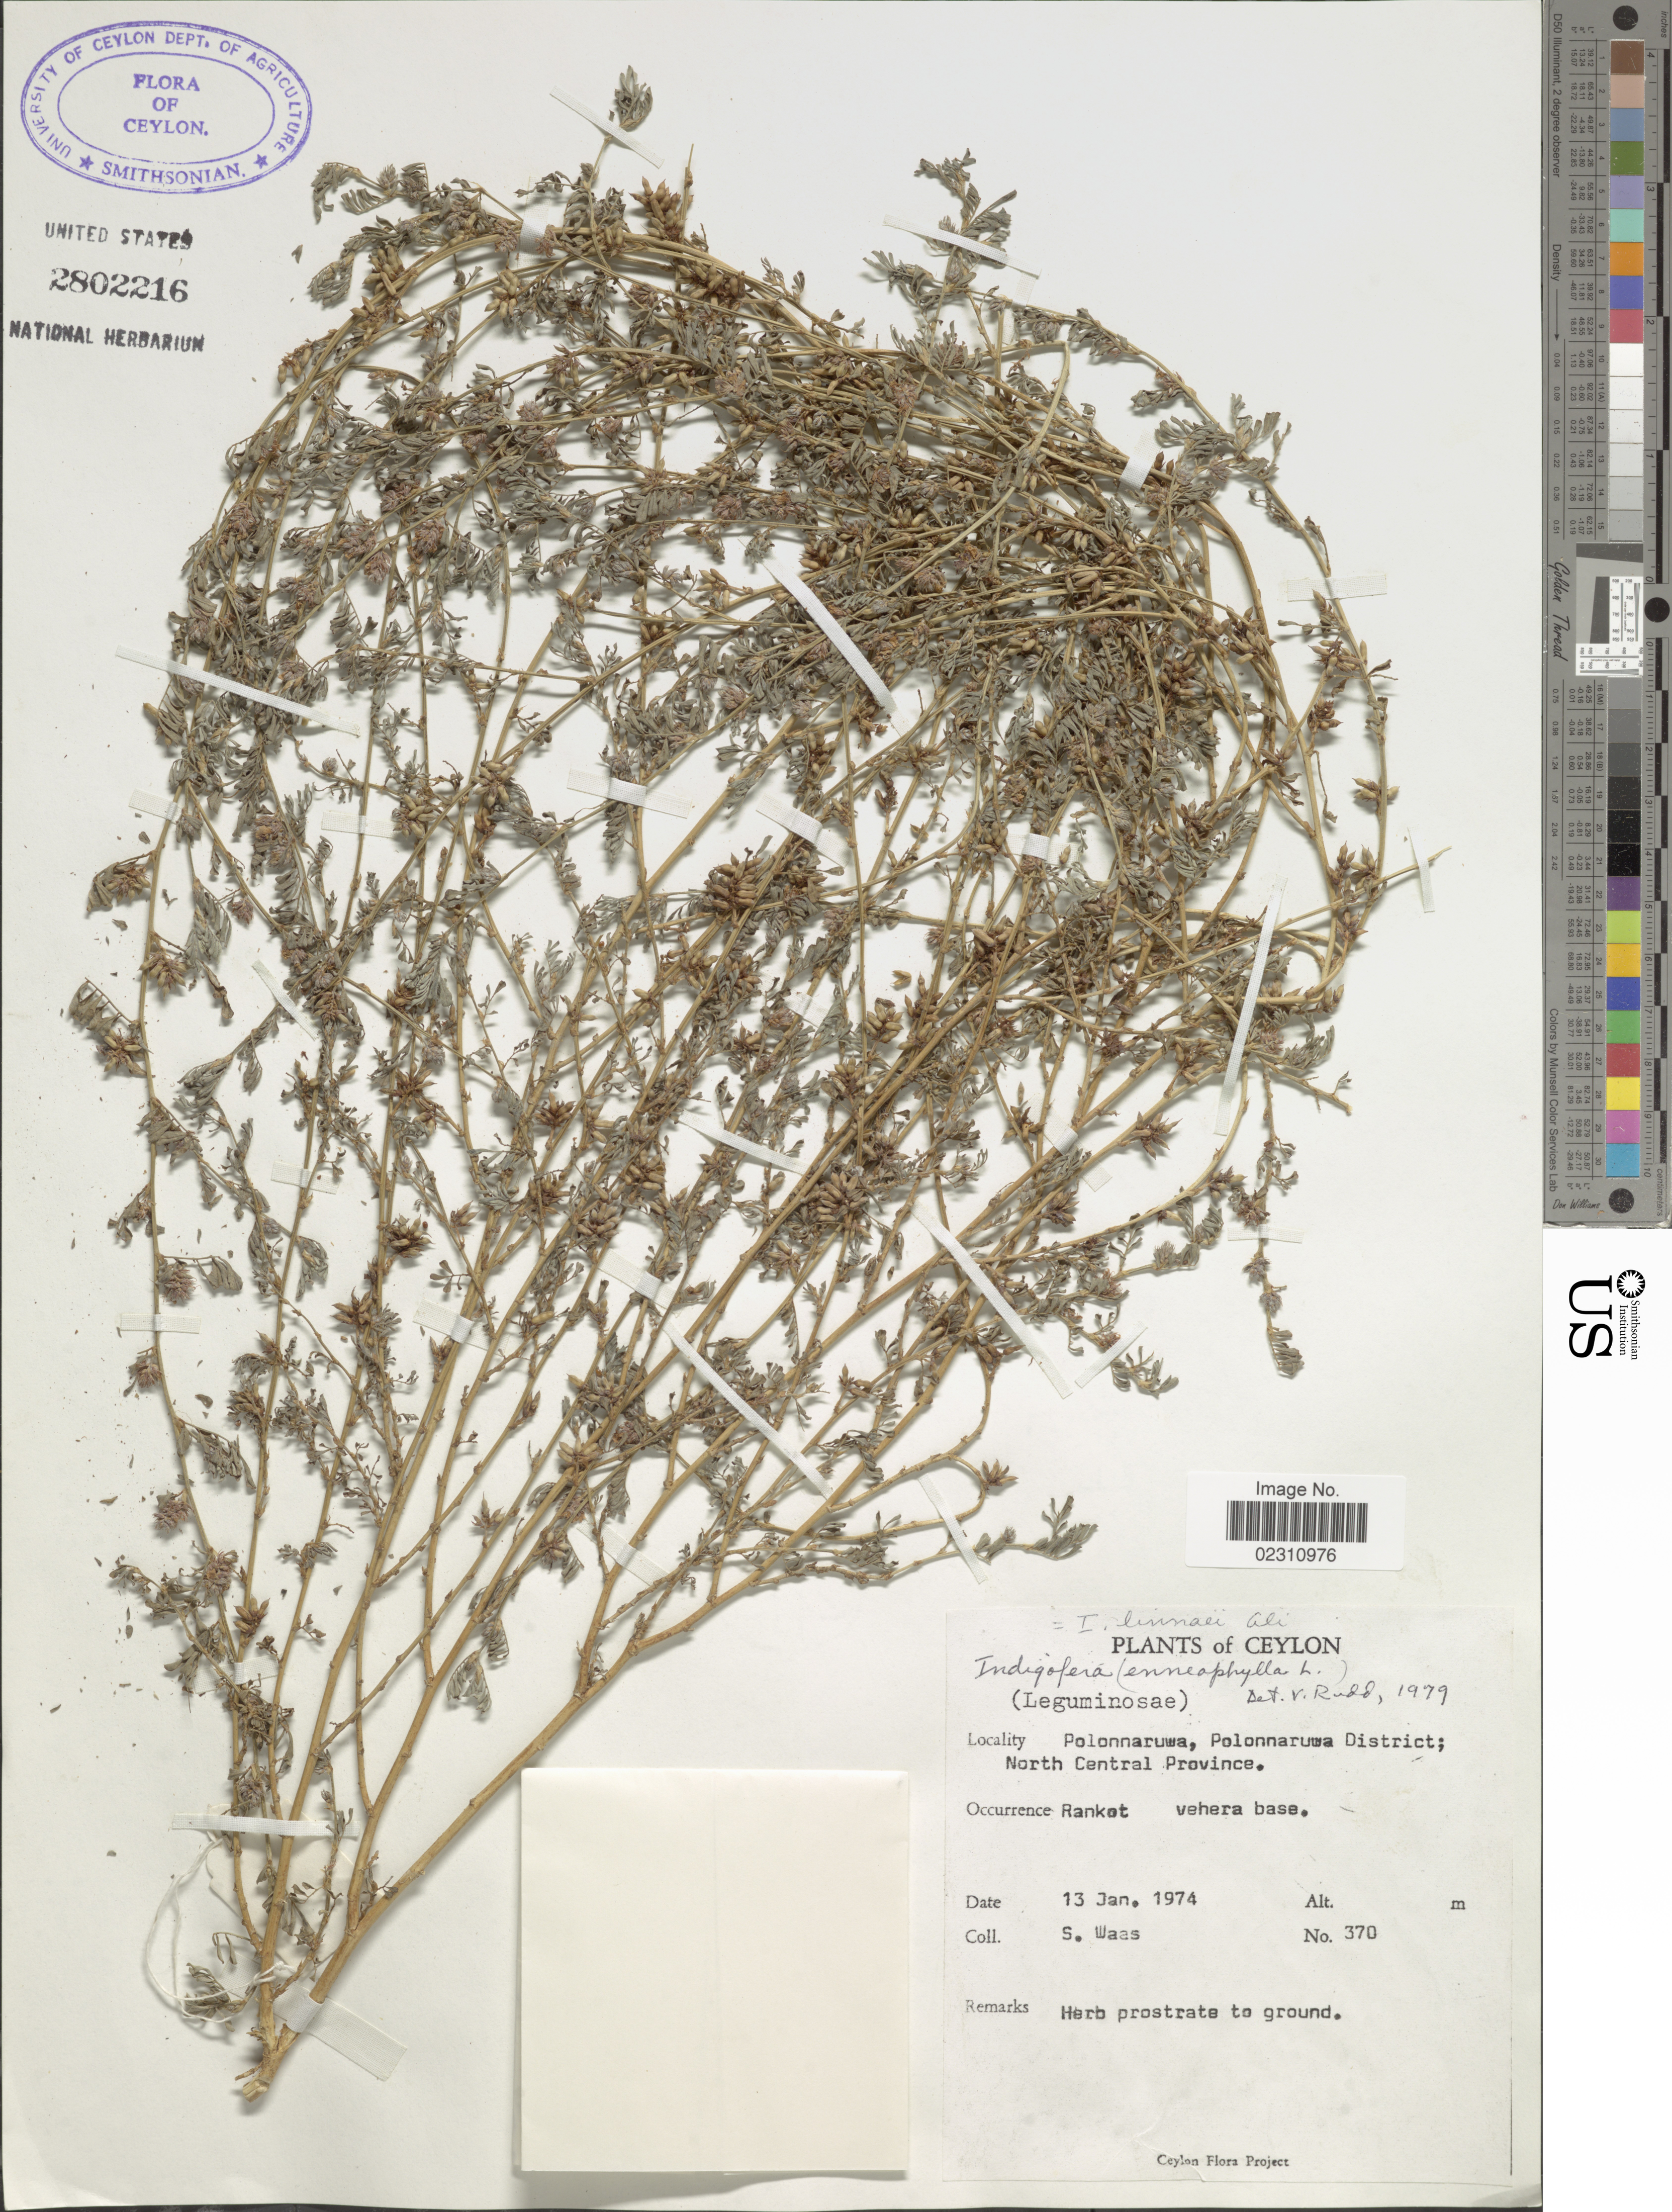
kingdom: Plantae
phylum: Tracheophyta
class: Magnoliopsida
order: Fabales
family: Fabaceae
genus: Indigofera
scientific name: Indigofera linnaei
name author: Ali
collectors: S. Waas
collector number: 370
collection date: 1974-01-13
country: Sri Lanka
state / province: North Central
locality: Ceylon, Polonnaruwa, Polonnaruwa District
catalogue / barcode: US 2802216